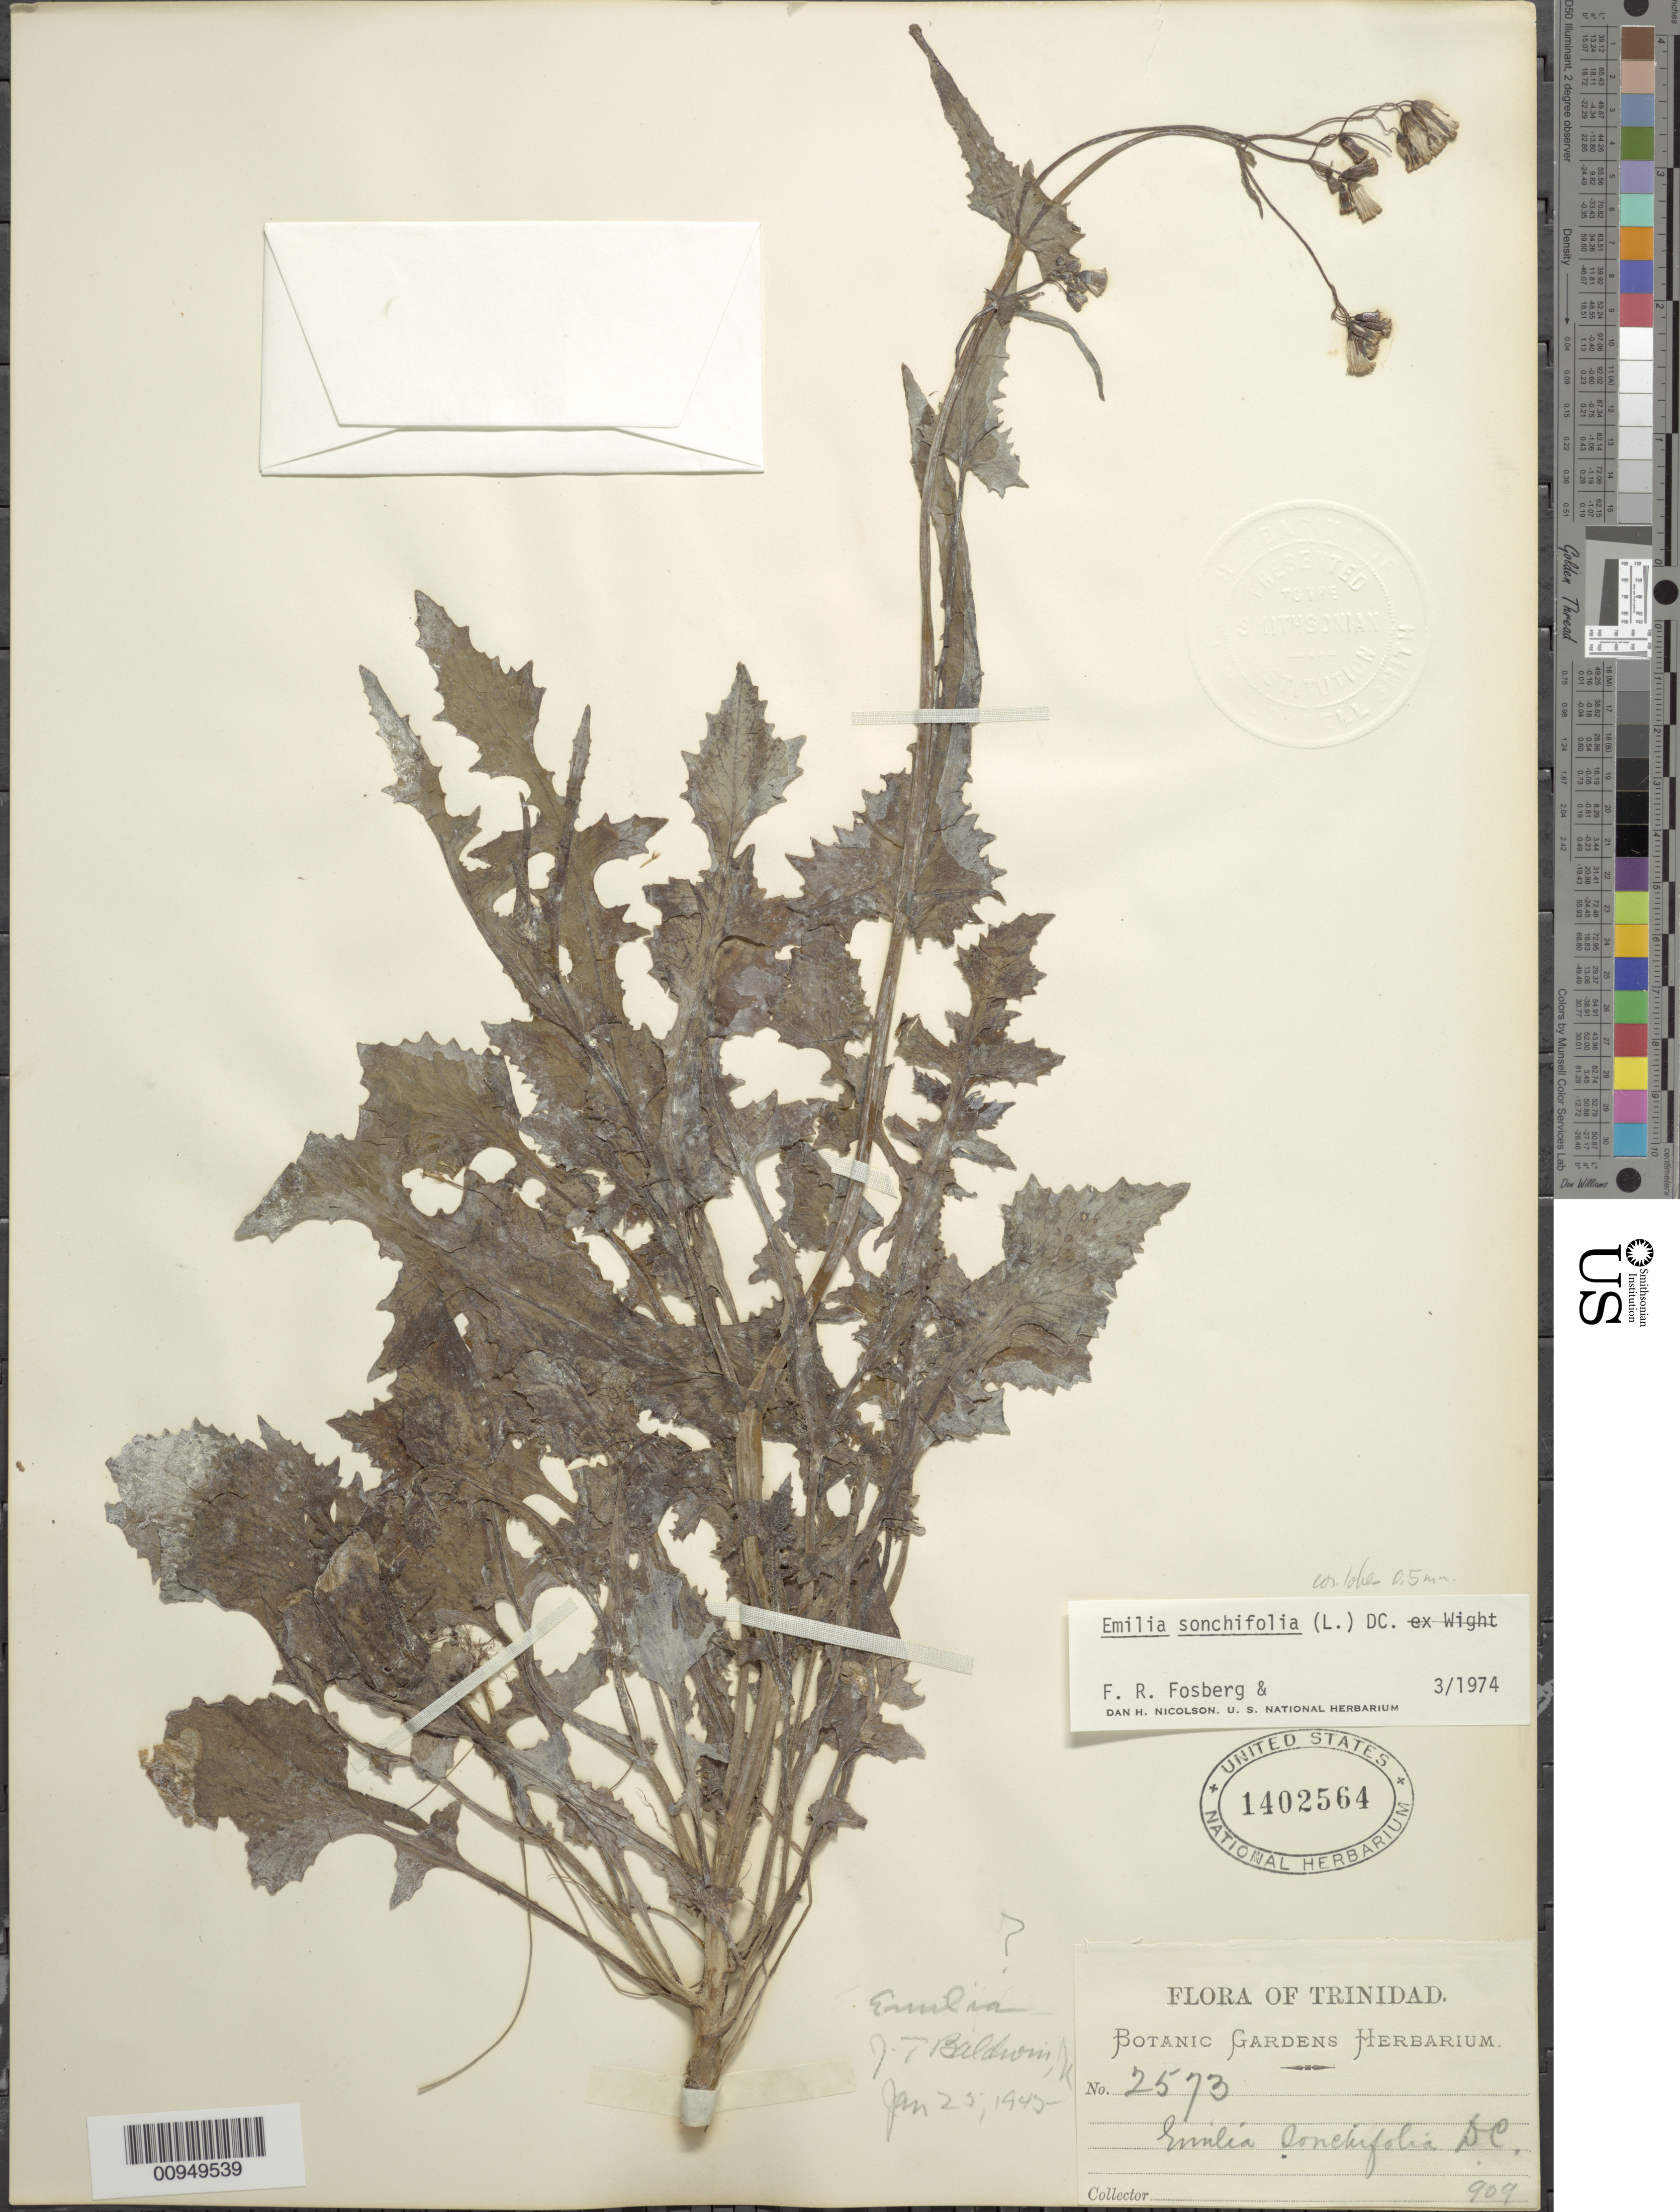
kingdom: Plantae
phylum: Tracheophyta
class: Magnoliopsida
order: Asterales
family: Asteraceae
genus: Emilia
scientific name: Emilia sonchifolia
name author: (L.) DC.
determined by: Fosberg, F. R.; Nicolson, D. H.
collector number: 2573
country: Trinidad and Tobago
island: Trinidad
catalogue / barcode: US 1402564